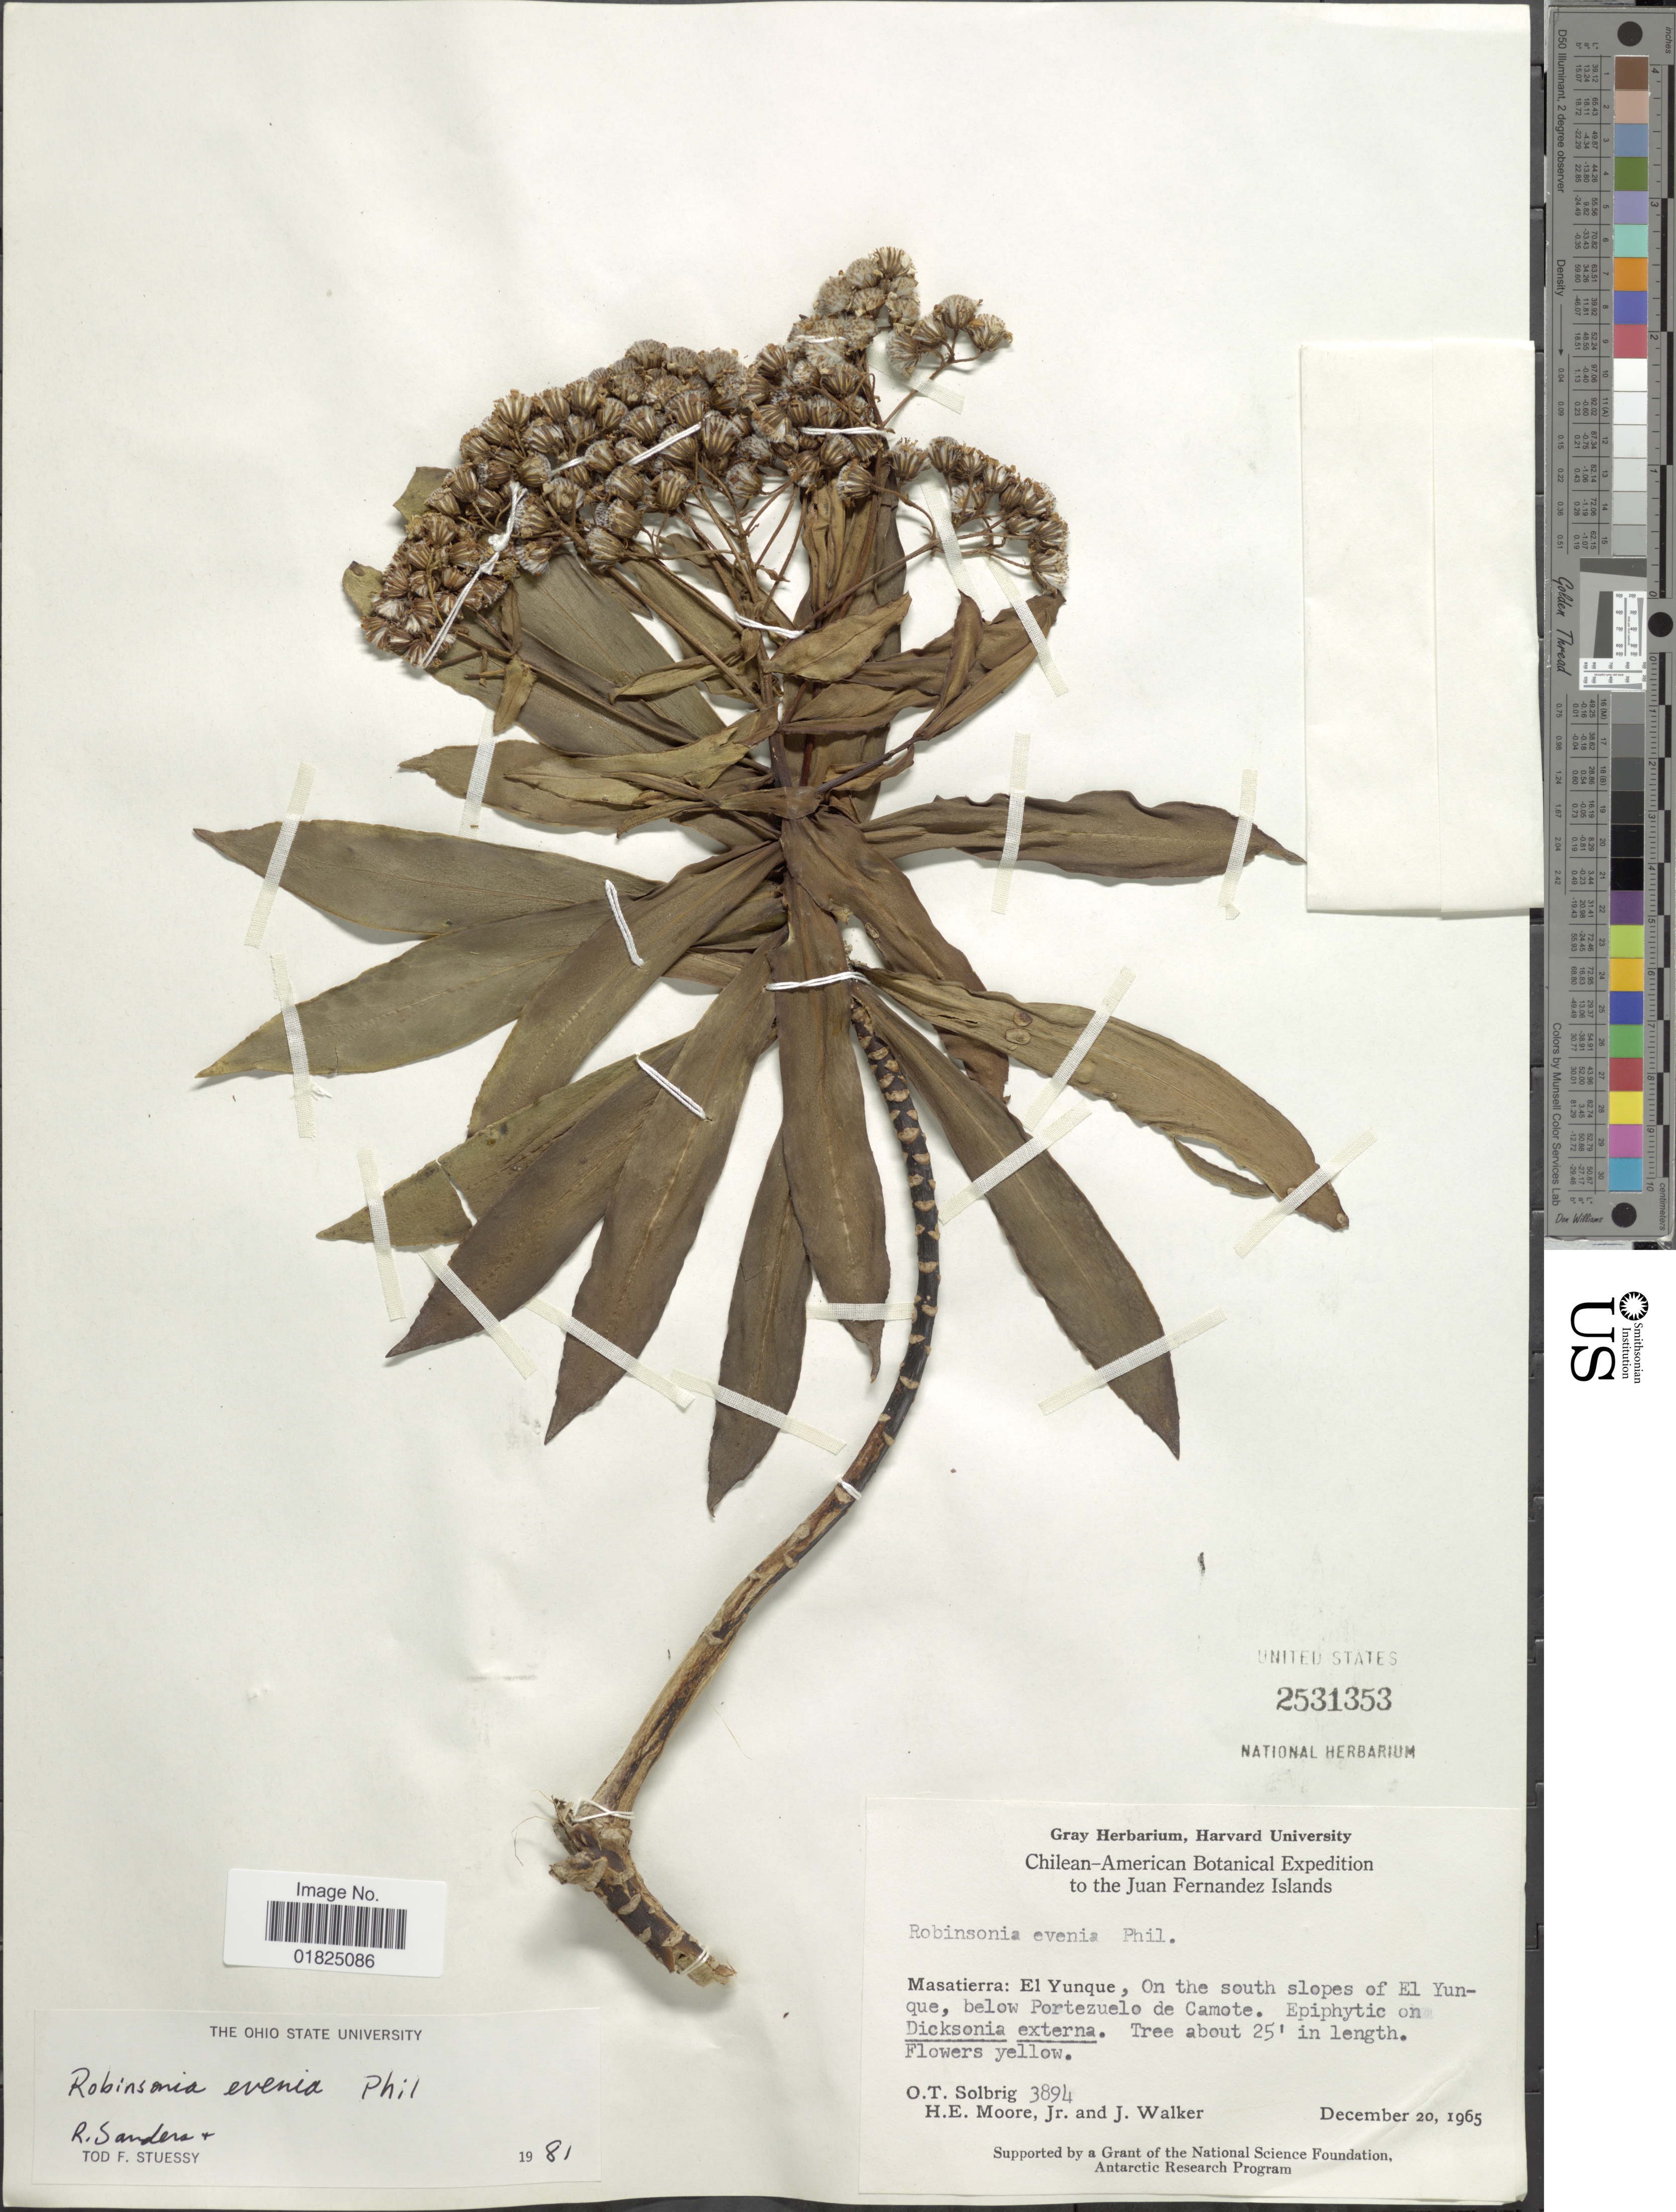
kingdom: Plantae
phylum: Tracheophyta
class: Magnoliopsida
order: Asterales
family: Asteraceae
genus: Robinsonia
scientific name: Robinsonia evenia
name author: Phil.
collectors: O. T. Solbrig, H. Moore & J. Walker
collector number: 3894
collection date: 1965-12-20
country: Chile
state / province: Valparaíso (V)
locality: Juan Fernandez Islands, Masatierra: El Yunque, On the south slopes of El Yunque, below Portezuelo de Camote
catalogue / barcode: US 2531353